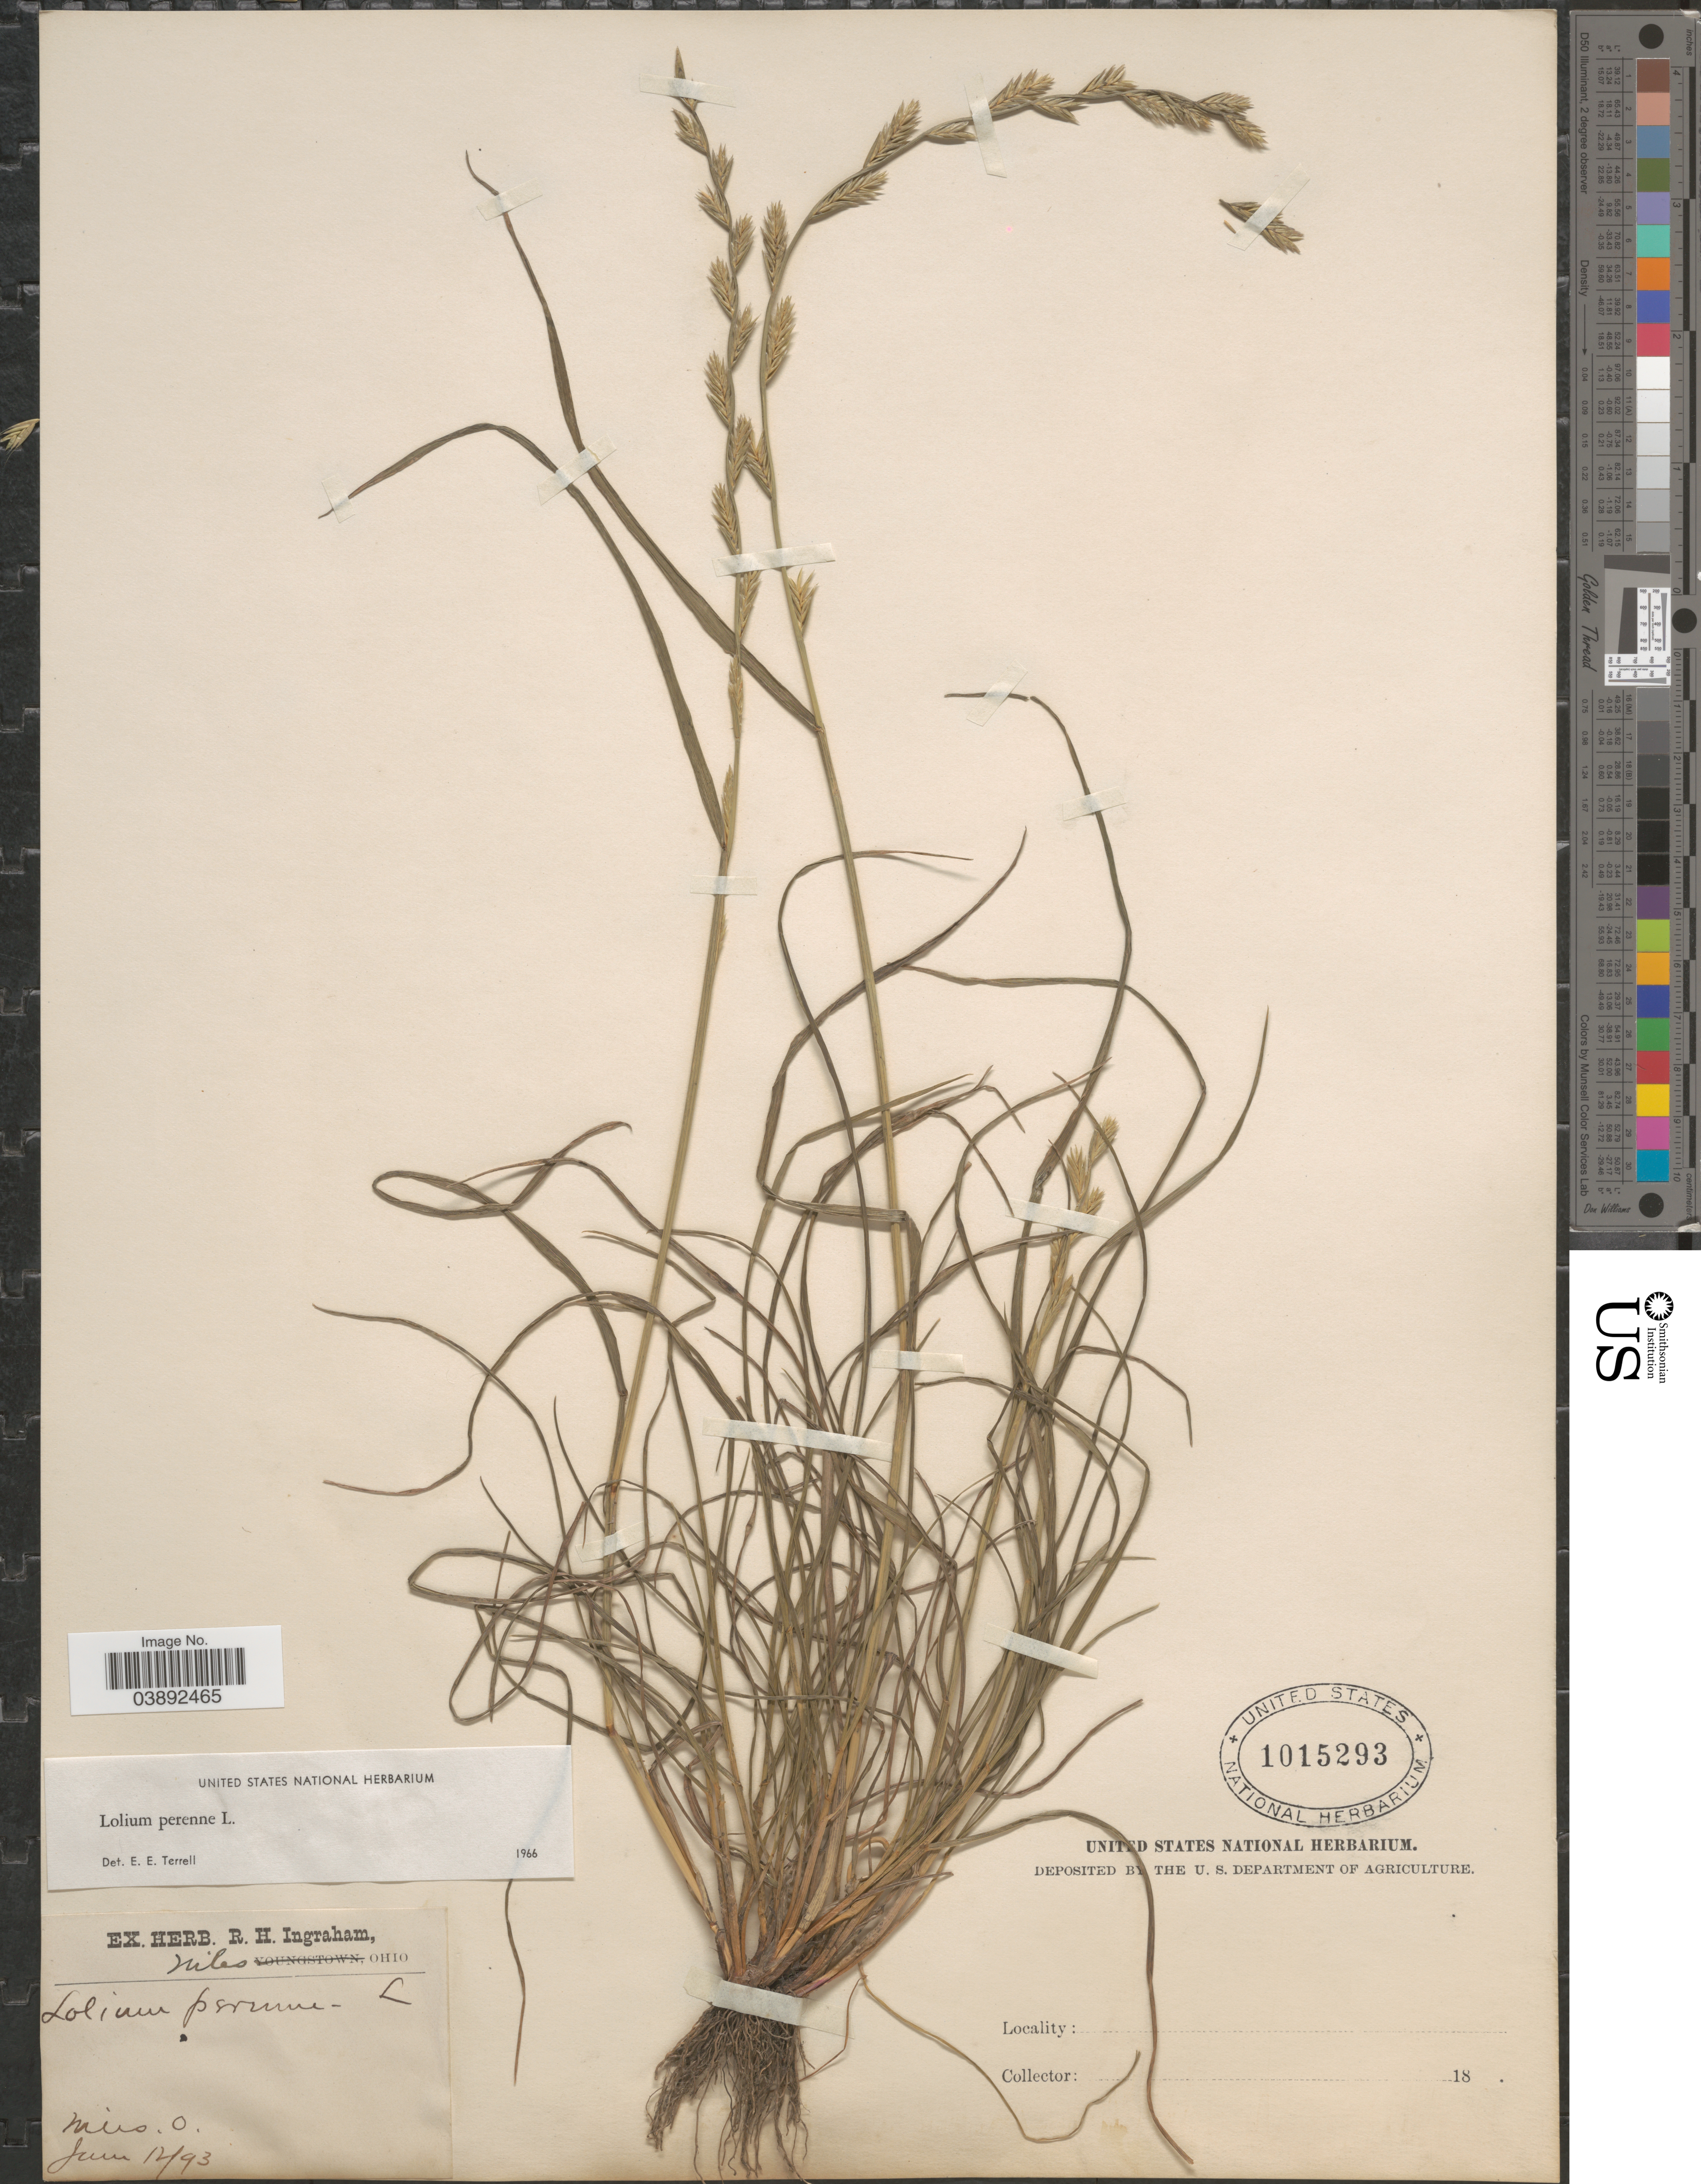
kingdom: Plantae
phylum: Tracheophyta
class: Liliopsida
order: Poales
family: Poaceae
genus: Lolium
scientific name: Lolium perenne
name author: L.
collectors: Ex herb. R. H. Ingraham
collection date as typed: Transcribed d/m/y: 12/6/93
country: United States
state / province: Ohio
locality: Niles.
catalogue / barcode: US 1015293